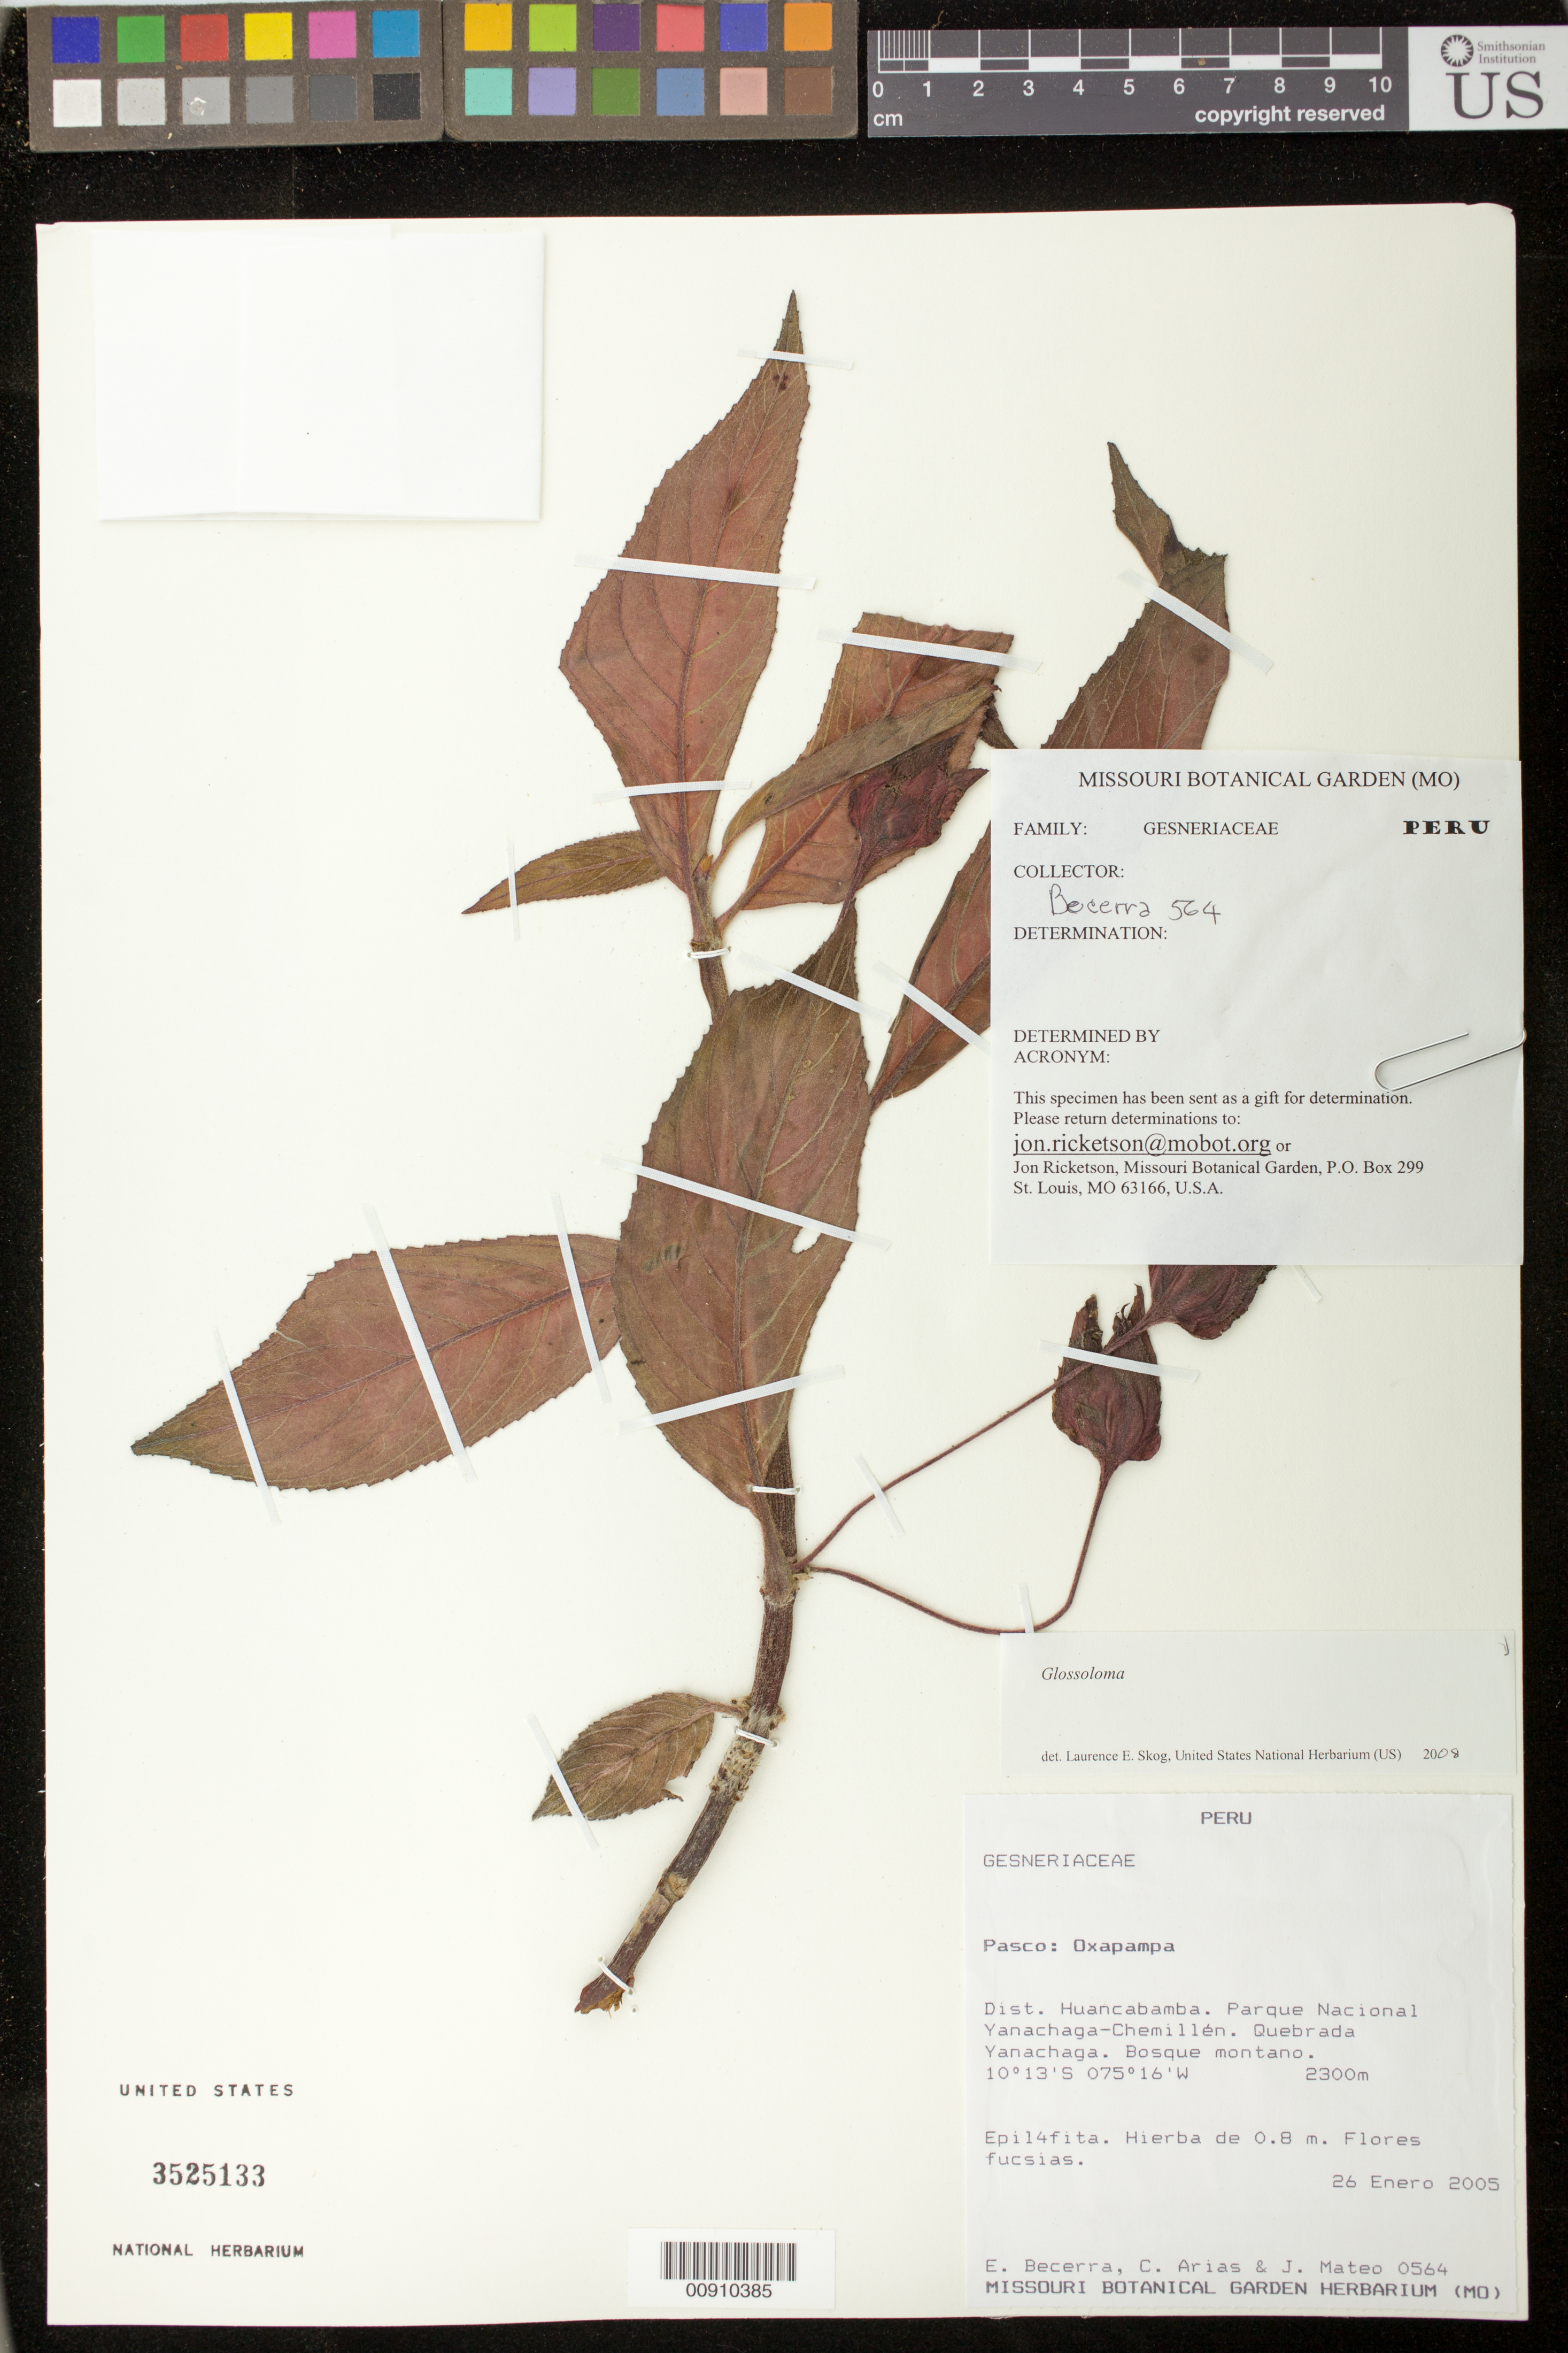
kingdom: Plantae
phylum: Tracheophyta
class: Magnoliopsida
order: Lamiales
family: Gesneriaceae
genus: Glossoloma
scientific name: Glossoloma sp.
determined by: Skog, Laurence E.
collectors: E. Becerra, C. Arias & J. Mateo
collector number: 564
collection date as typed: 26 Jan 2005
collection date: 2005-01-26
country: Peru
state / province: Pasco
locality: Pasco: Oxapampa. Dist. Huancabamba. Parque Nacional Yanachaga-Chemillén. Quebrada Yanachaga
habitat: Bosque montano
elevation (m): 2300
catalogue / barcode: US 3525133